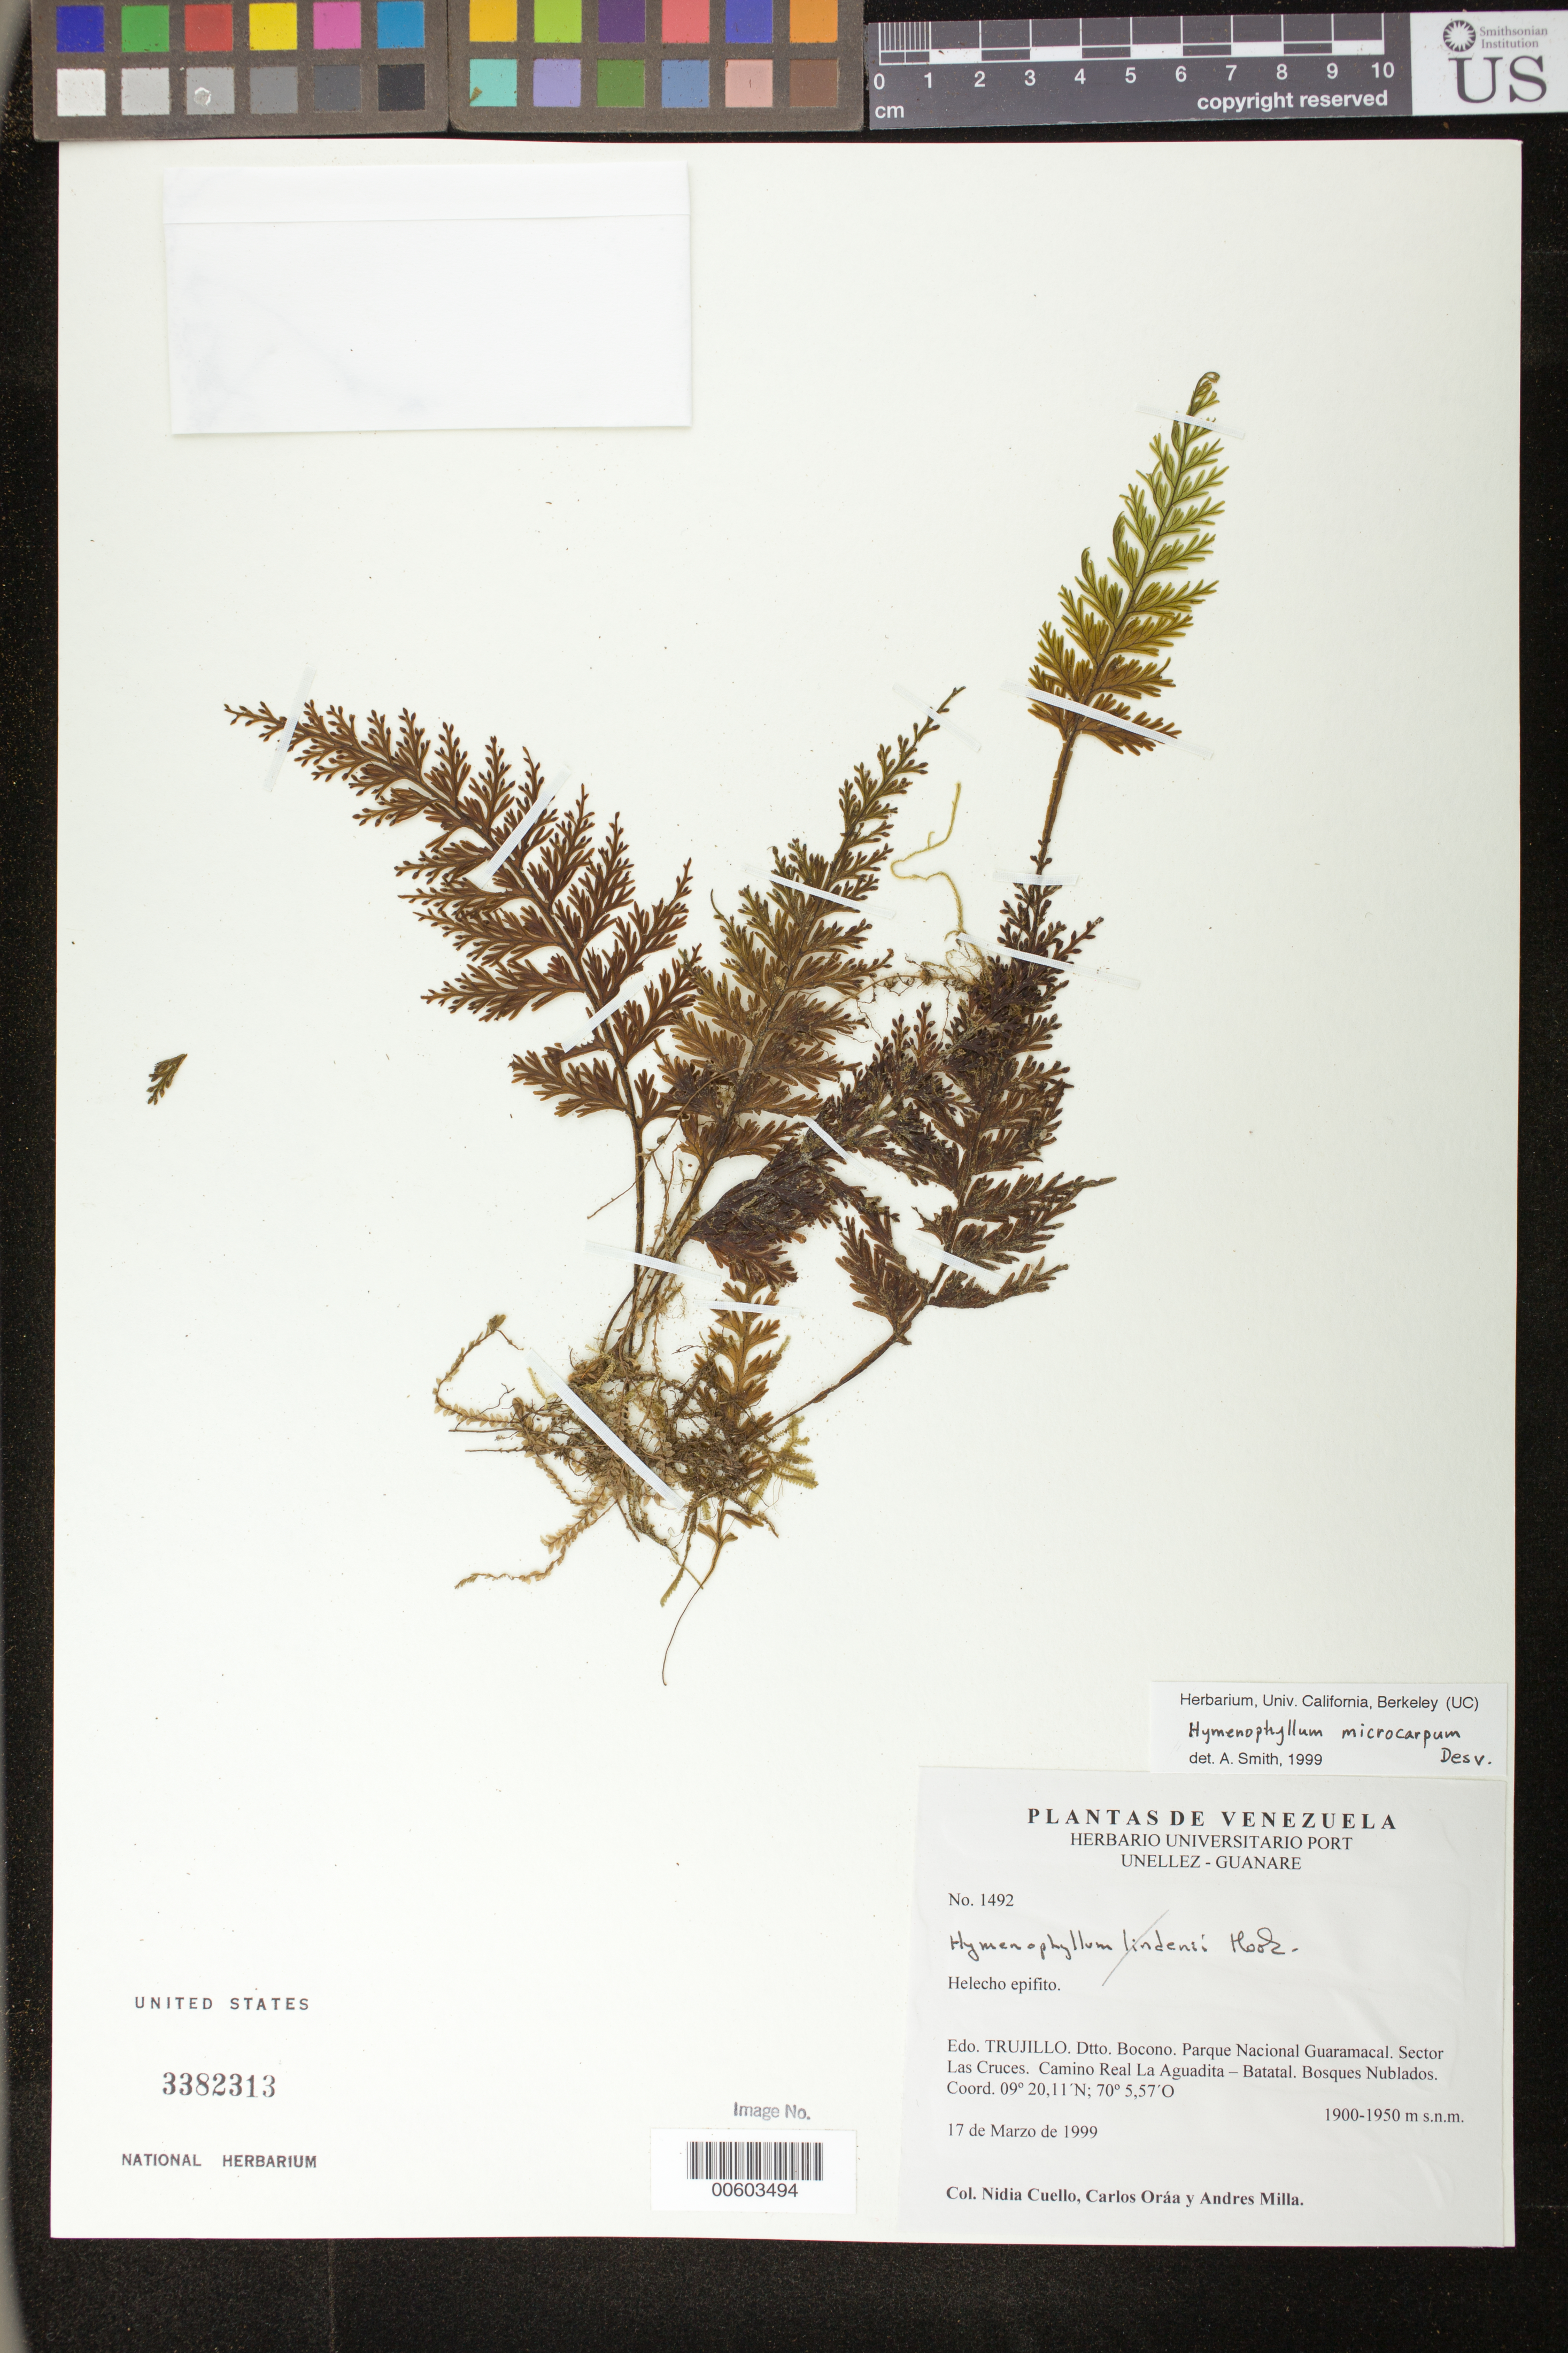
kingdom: Plantae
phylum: Tracheophyta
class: Polypodiopsida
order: Hymenophyllales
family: Hymenophyllaceae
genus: Hymenophyllum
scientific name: Hymenophyllum microcarpum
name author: (Desv.) Lellinger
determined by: Smith, Alan R., (UC)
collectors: N. L. Cuello, C. Oráa & A. Milla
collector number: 1492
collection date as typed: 17 Mar 1999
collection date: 1999-03-17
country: Venezuela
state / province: Trujillo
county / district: Boconó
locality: Parque Nacional Guaramacal. Sector Las Cruces. Camino Real La Aguadita - Batatal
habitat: Bosques nublados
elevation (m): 1900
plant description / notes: PORT, US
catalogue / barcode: US 3382313